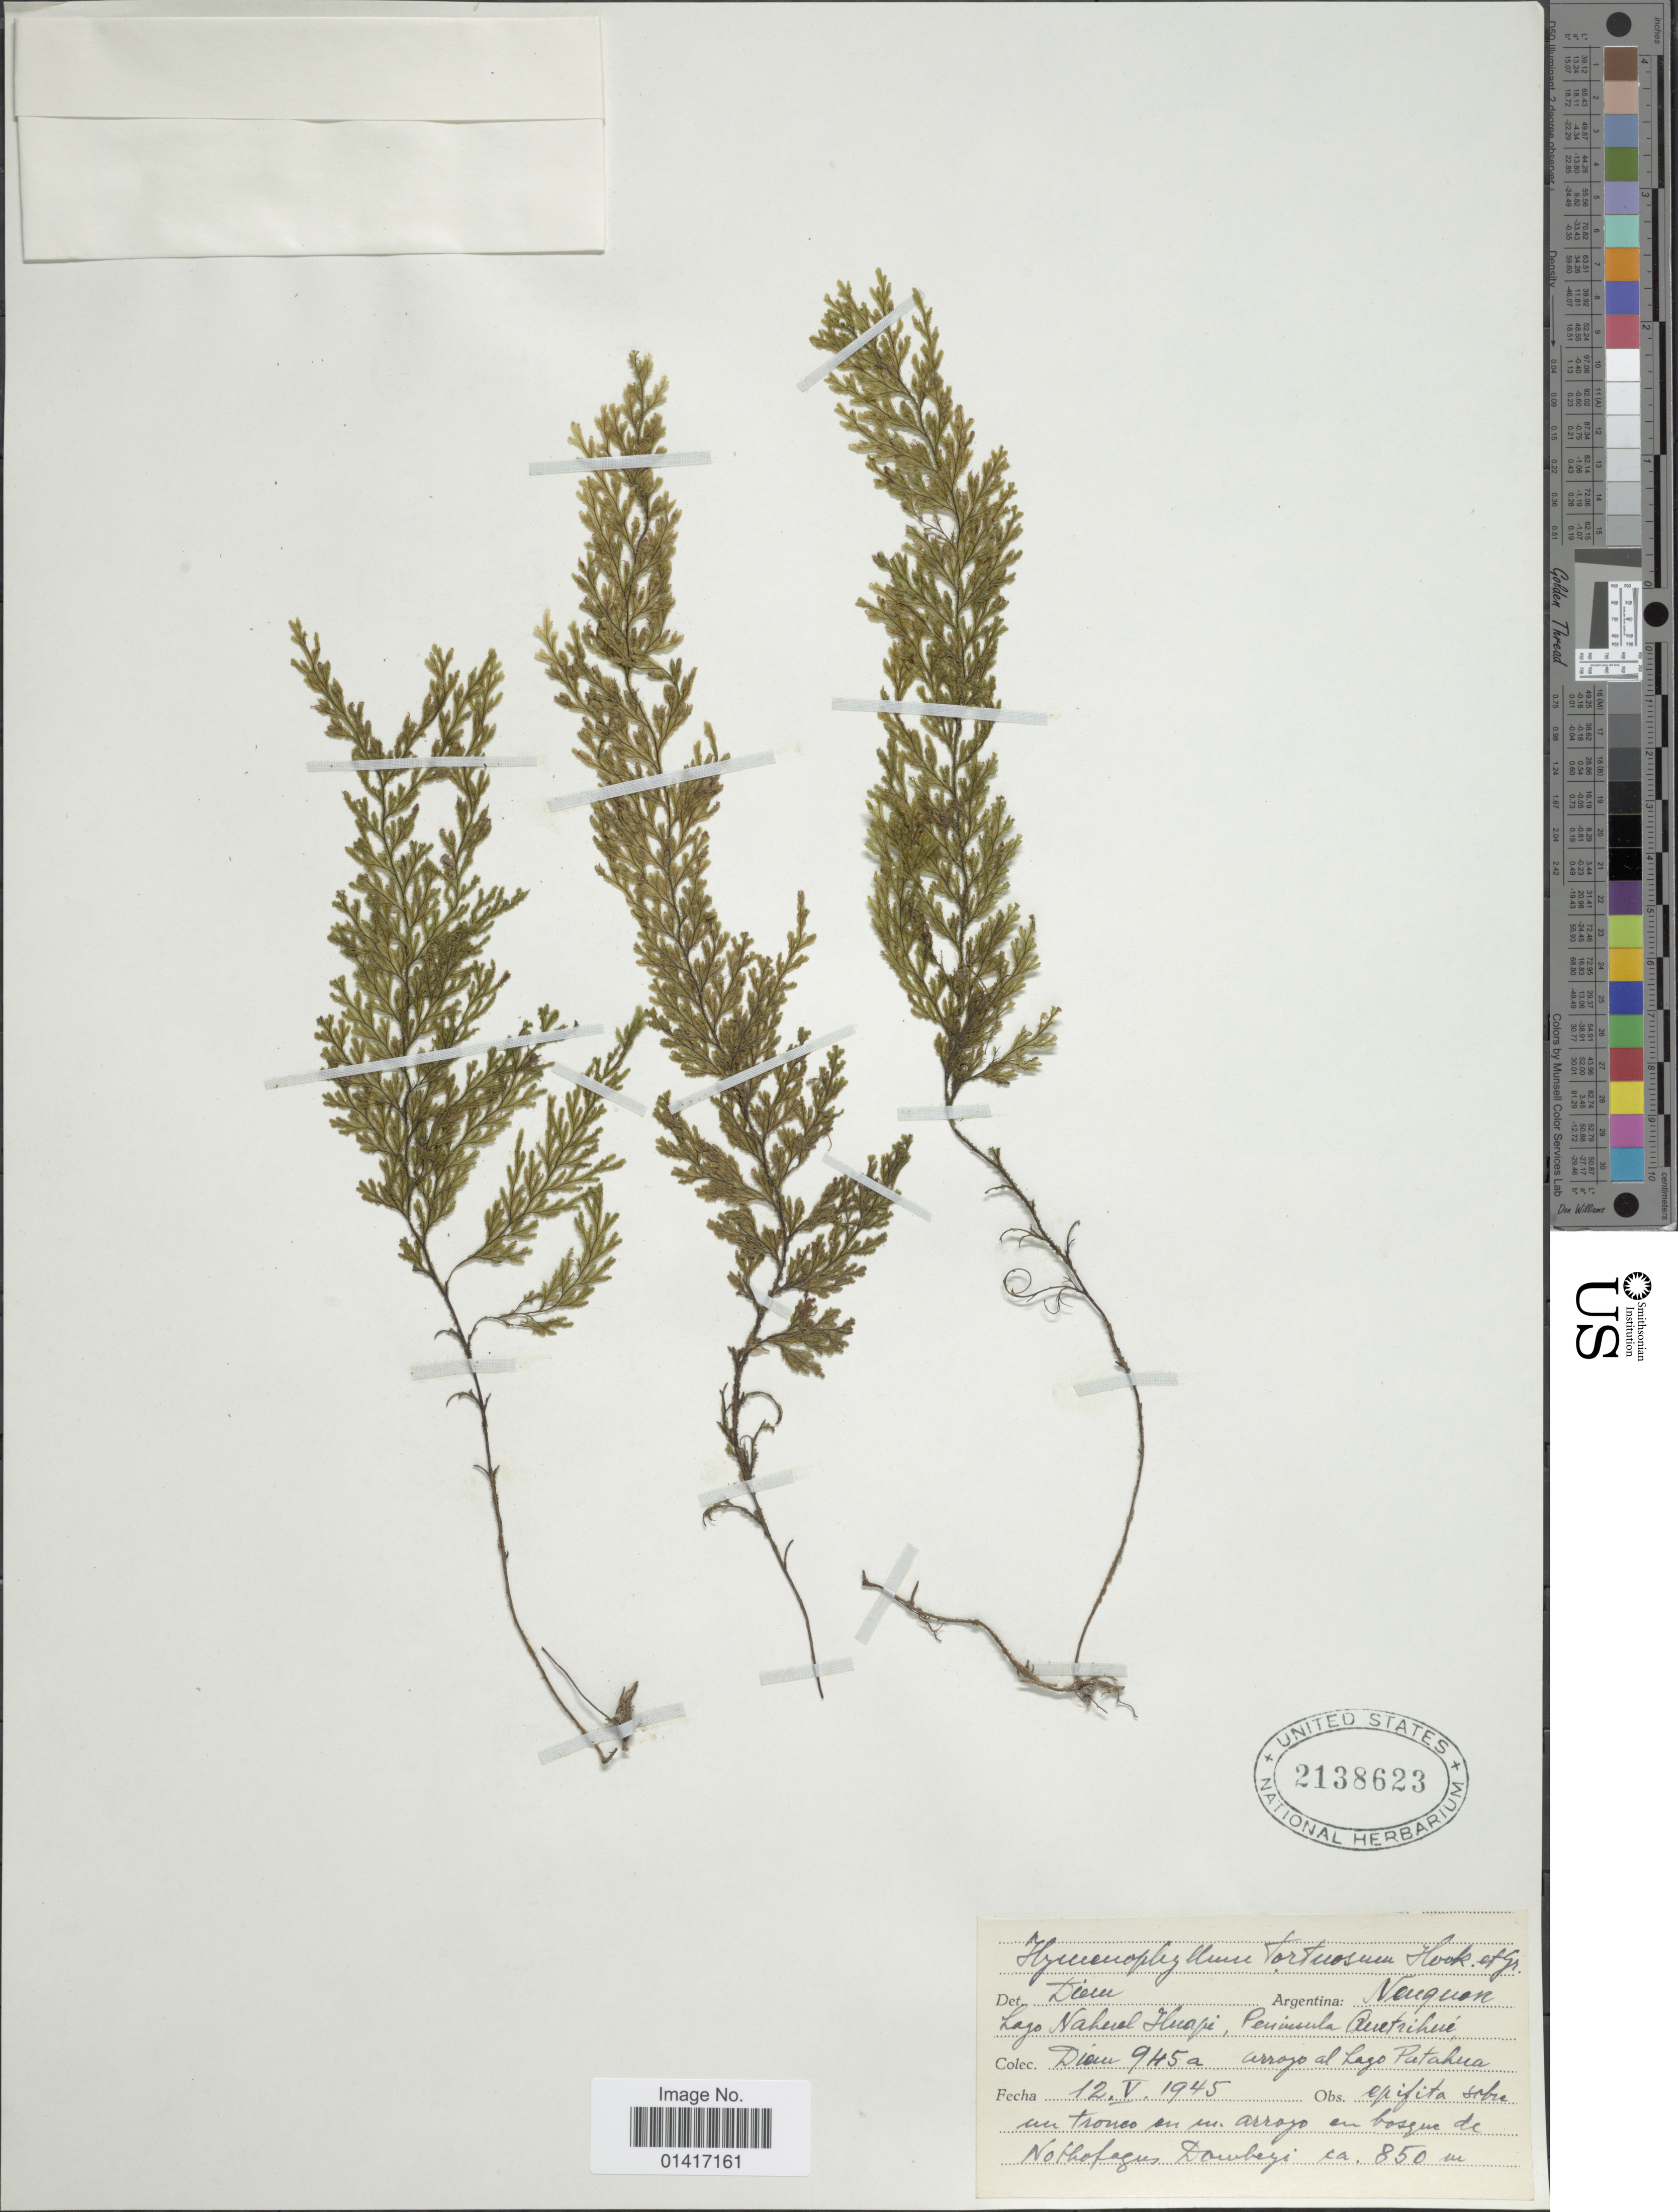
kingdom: Plantae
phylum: Tracheophyta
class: Polypodiopsida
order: Hymenophyllales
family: Hymenophyllaceae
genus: Hymenophyllum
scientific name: Hymenophyllum tortuosum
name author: Hook. & Grev.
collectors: Diem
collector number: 945a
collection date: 1945-05-12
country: Argentina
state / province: Neuquen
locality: Lago Nahual Haupi, Peninsula Quetihue arrojo al Lago Patahua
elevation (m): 850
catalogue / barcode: US 2138623